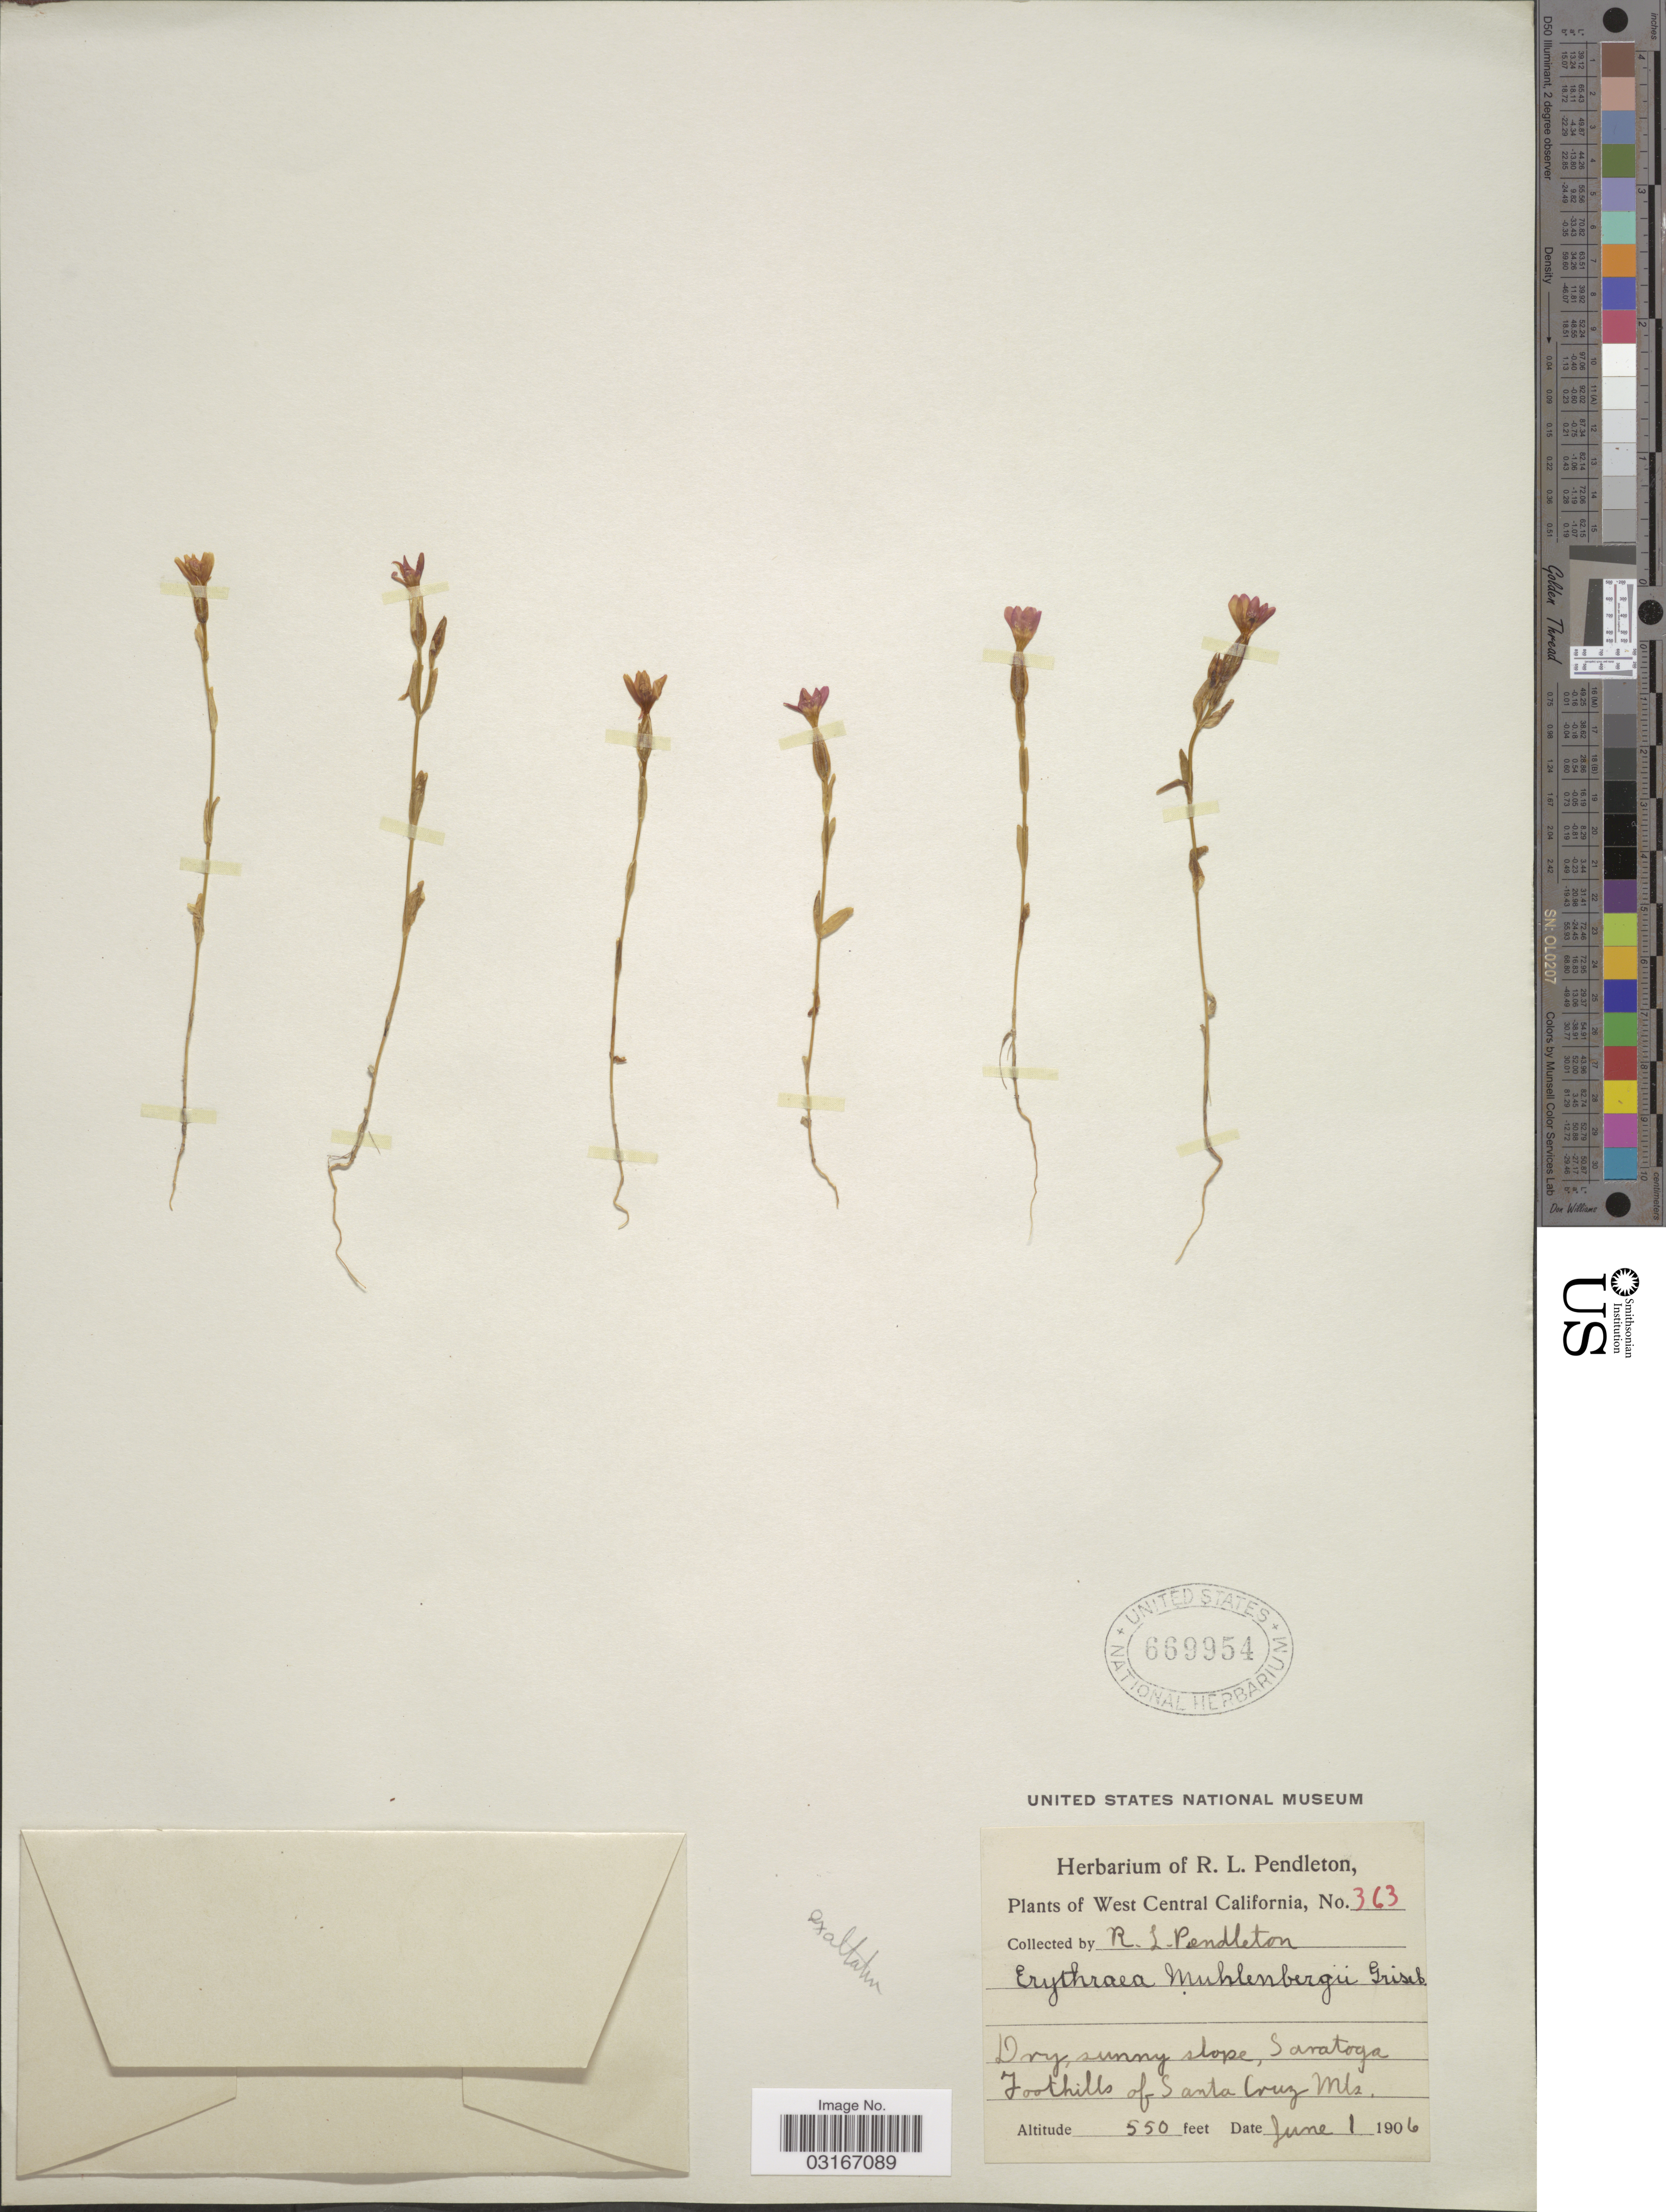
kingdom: Plantae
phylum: Tracheophyta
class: Magnoliopsida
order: Gentianales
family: Gentianaceae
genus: Centaurium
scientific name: Centaurium exaltatum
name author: (Griseb.) W. Wight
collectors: R. Pendleton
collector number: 363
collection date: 1906-06-01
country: United States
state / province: California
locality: West Central California. Dry, sunny slope, Saratoga Foothills of Santa Cruz Mts.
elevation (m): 168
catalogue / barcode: US 669954